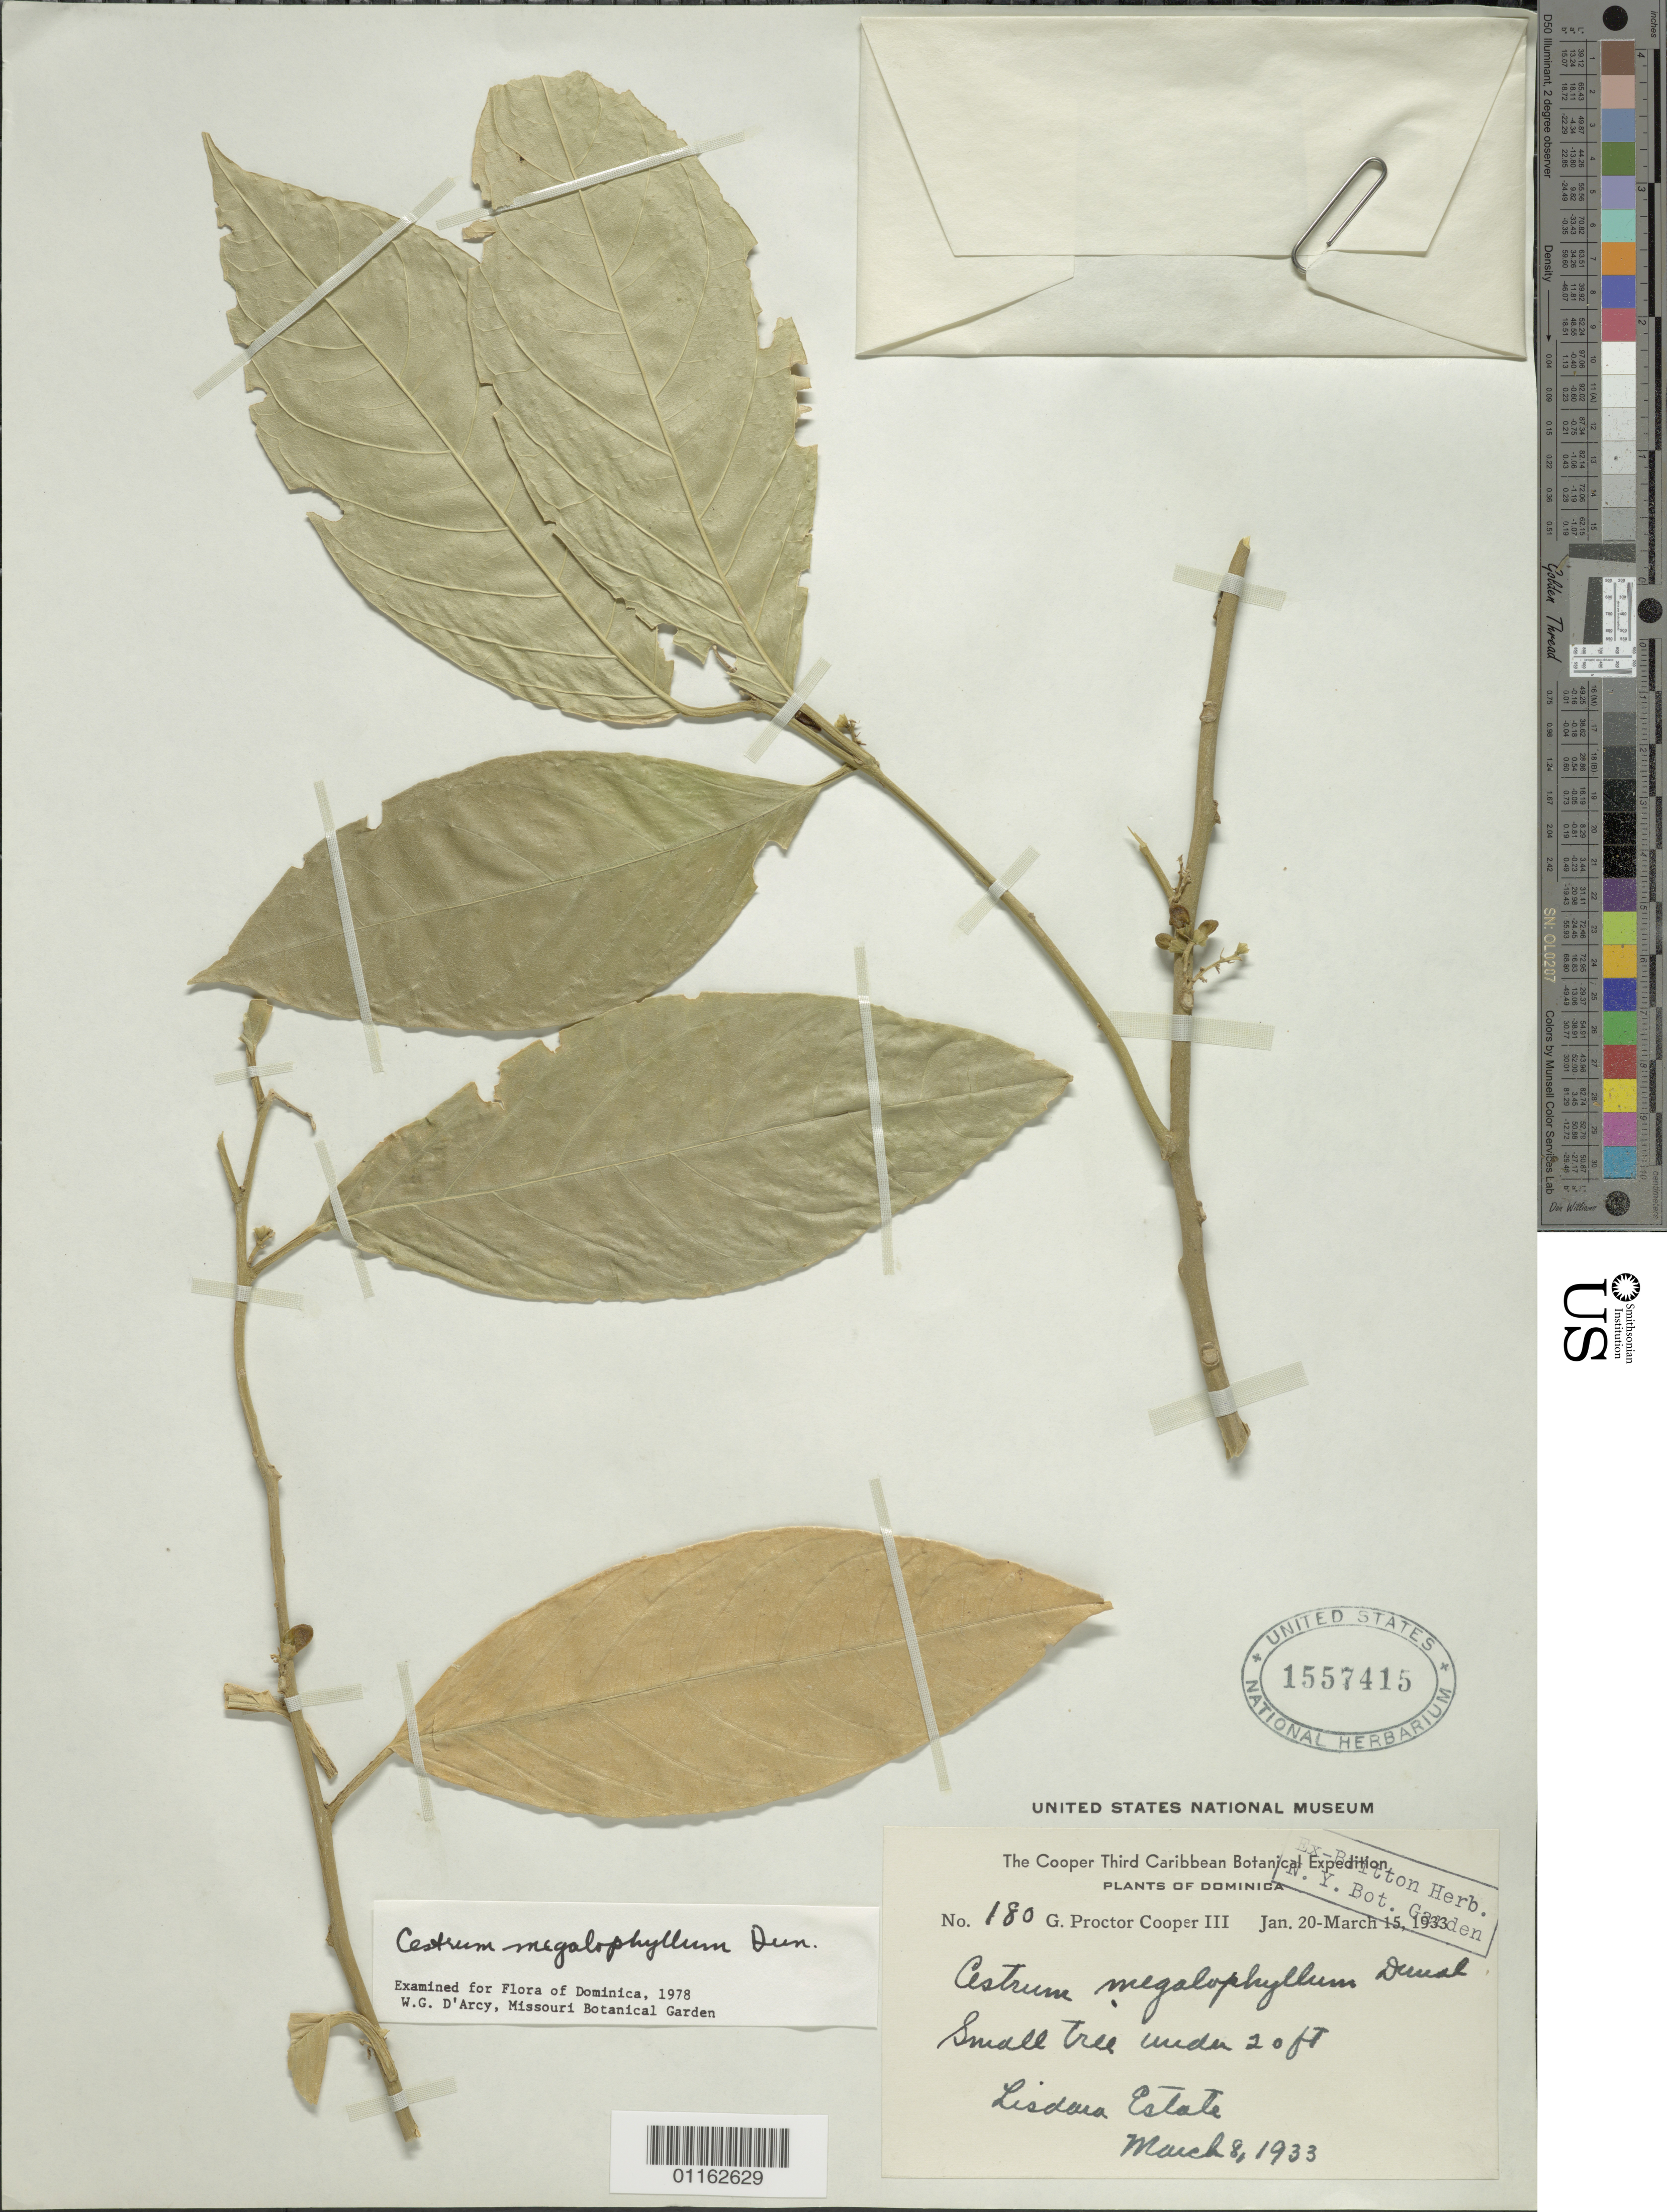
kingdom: Plantae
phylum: Tracheophyta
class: Magnoliopsida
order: Solanales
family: Solanaceae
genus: Cestrum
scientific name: Cestrum megalophyllum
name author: Dunal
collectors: G. Cooper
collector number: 180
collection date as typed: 08 Mar 1933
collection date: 1933-03-08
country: Dominica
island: Dominica I.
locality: Lisdara Estate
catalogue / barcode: US 1557415